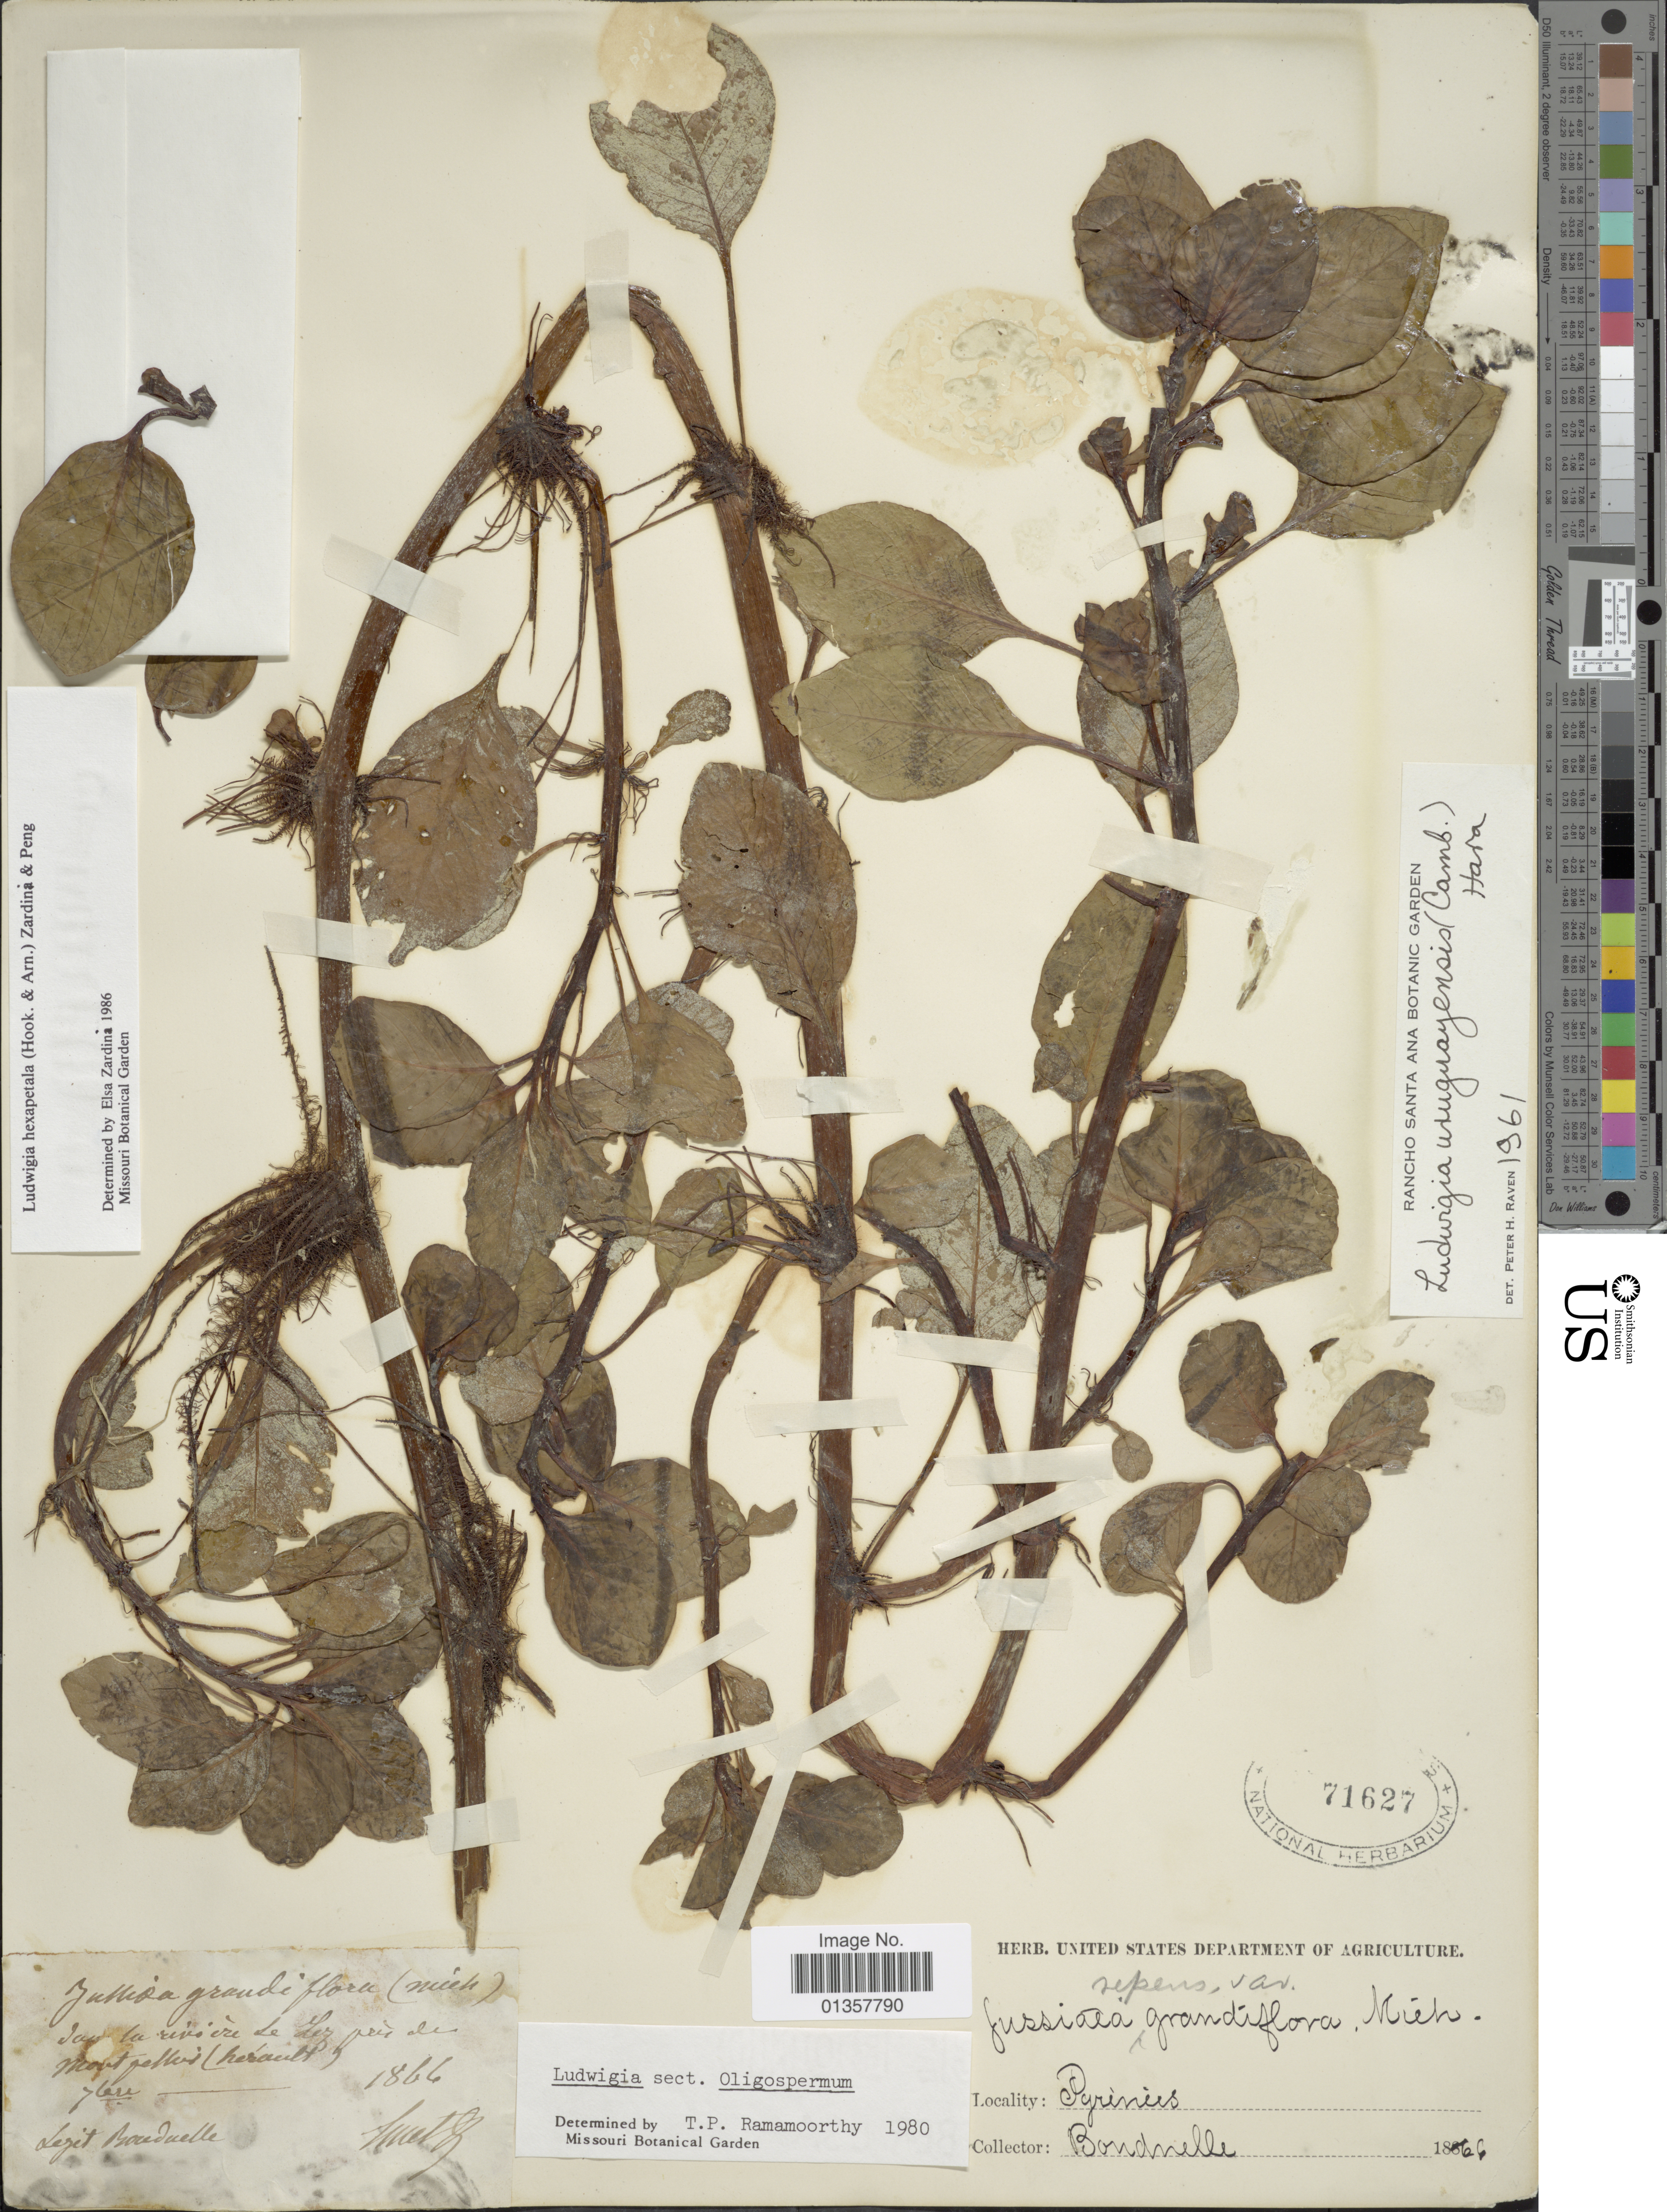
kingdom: Plantae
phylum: Tracheophyta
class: Magnoliopsida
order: Myrtales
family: Onagraceae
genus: Ludwigia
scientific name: Ludwigia hexapetala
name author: (Hook. & Arn.) Zardini et al.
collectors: -. Bonduelle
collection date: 1866-07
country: France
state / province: Occitanie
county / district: Hérault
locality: Pyrenees, dans la riviere de Les pres des Montpellier (Herault) [interpreted]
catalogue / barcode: US 71627